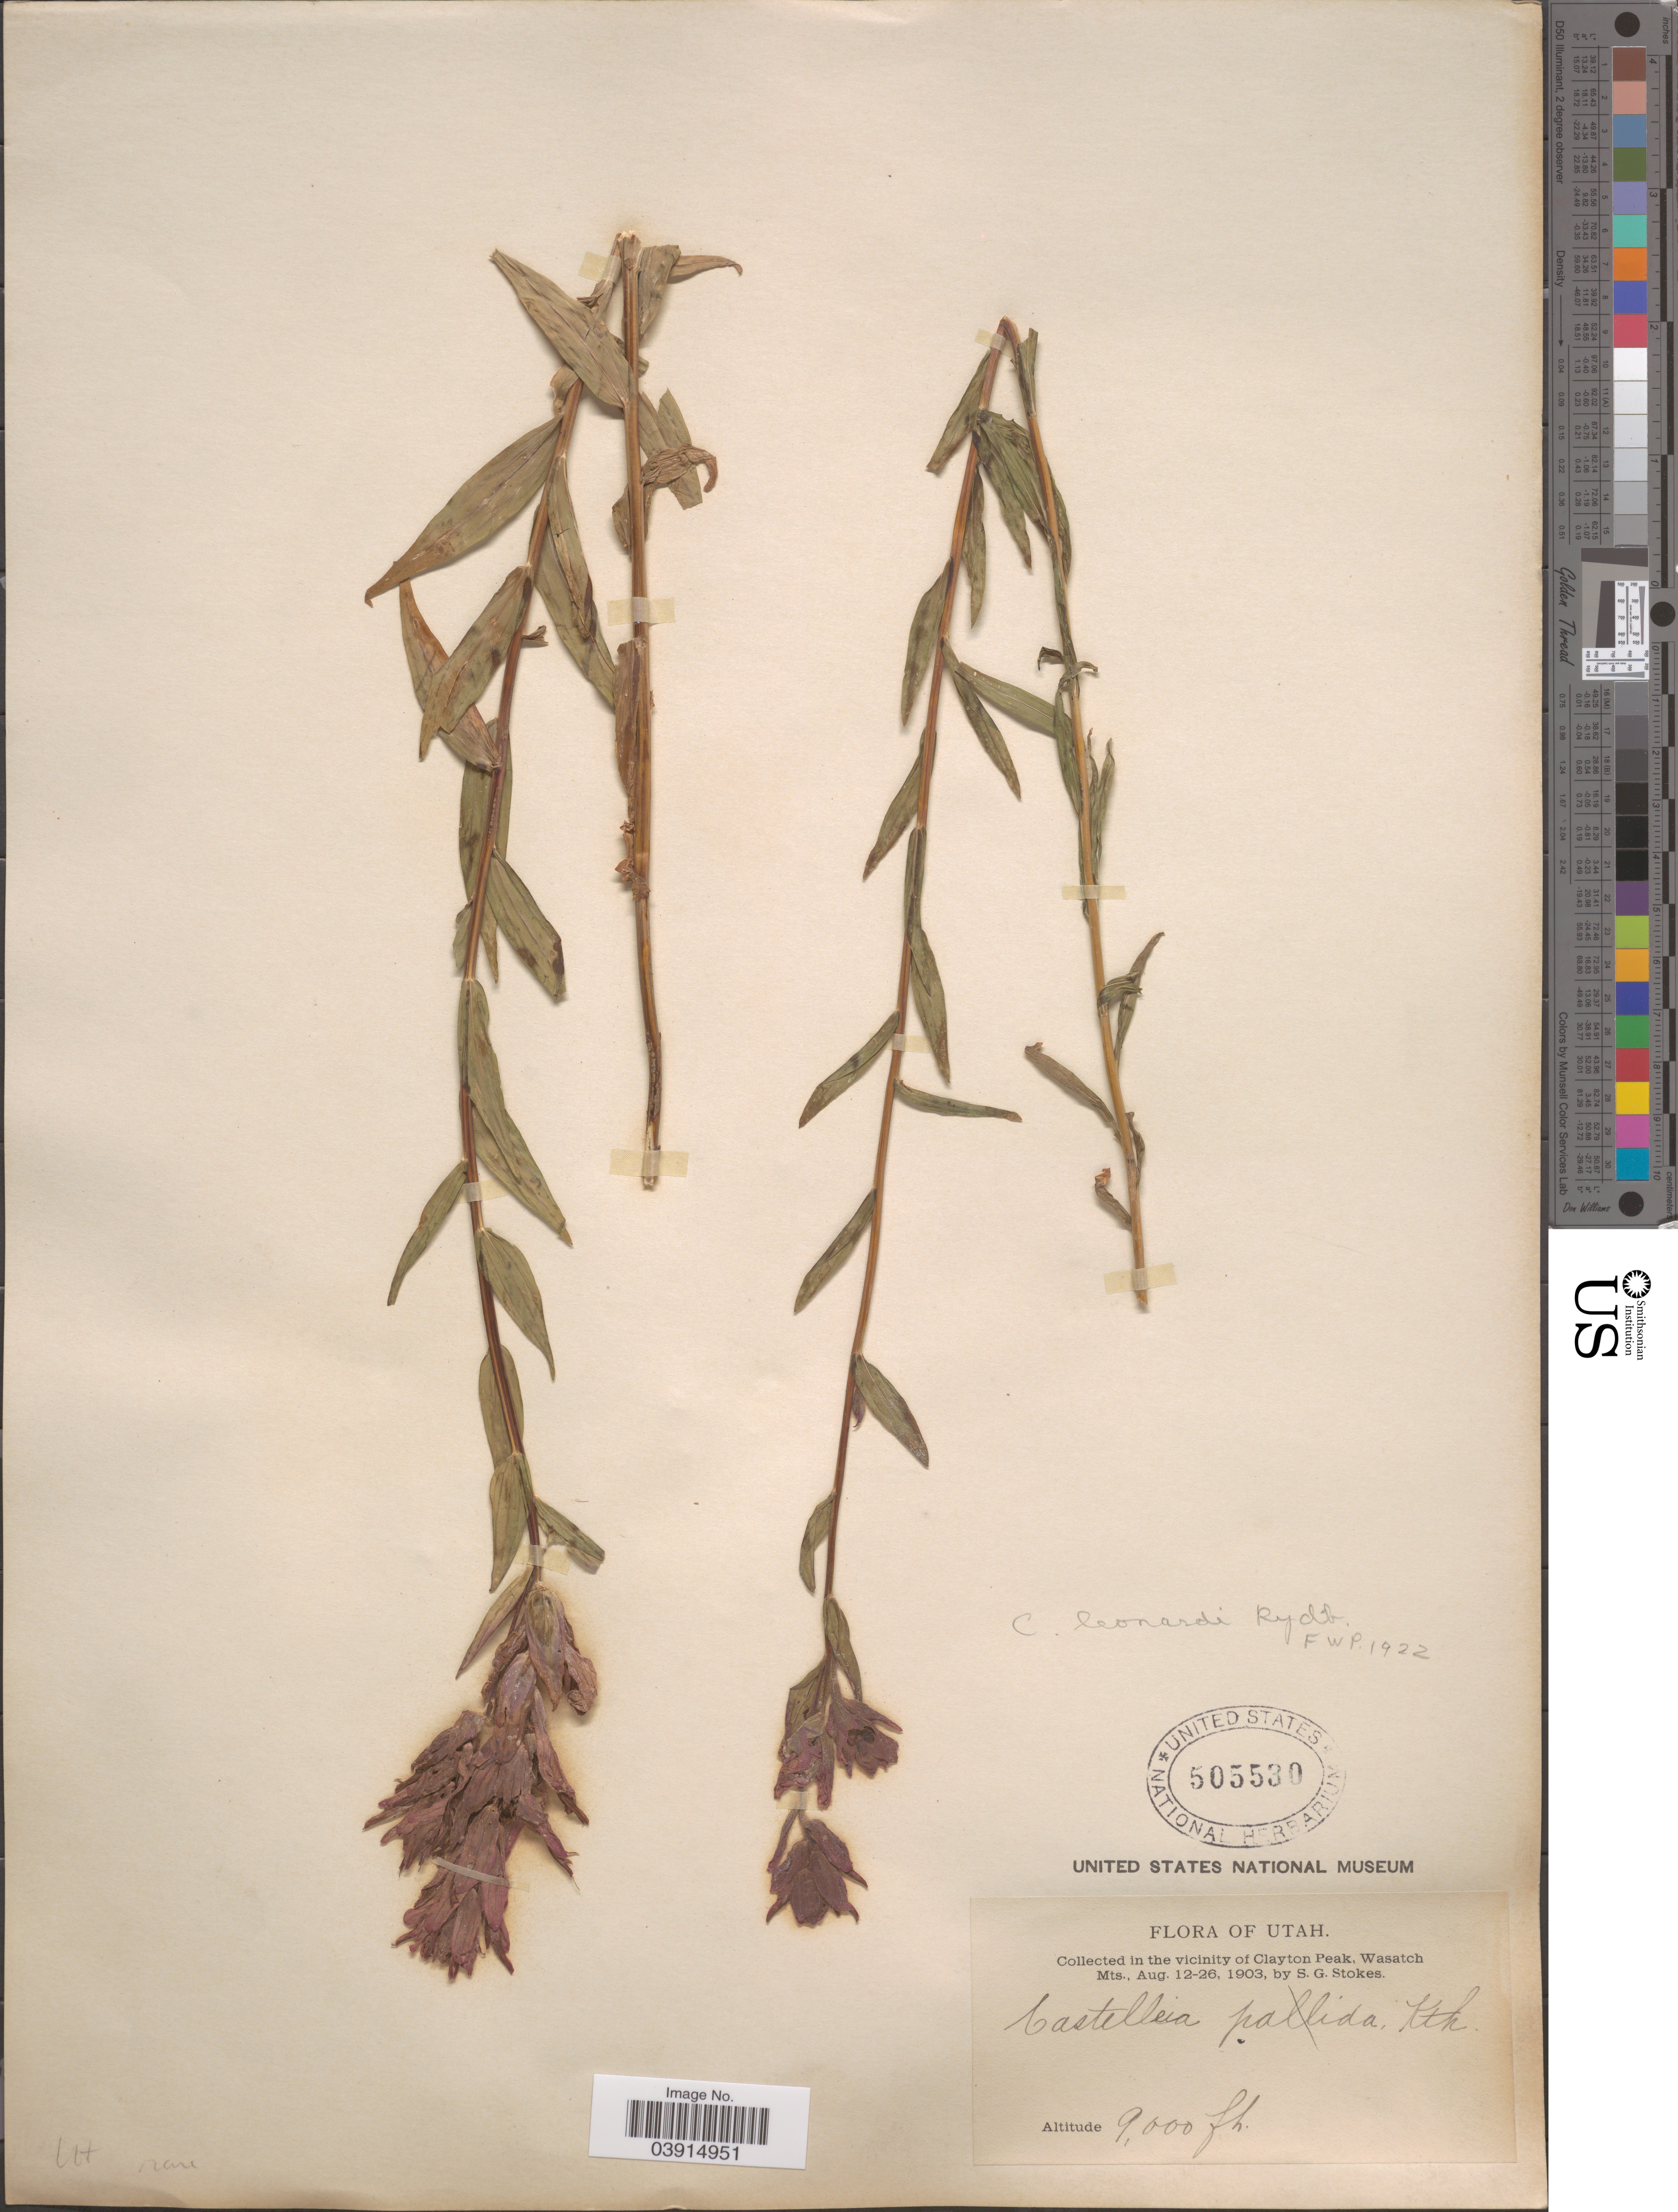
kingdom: Plantae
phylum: Tracheophyta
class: Magnoliopsida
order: Lamiales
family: Orobanchaceae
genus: Castilleja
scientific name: Castilleja sp.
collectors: S. G. Stokes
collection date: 1903-08-12/1903-08-26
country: United States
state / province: Utah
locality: In the vicinity of Clayton Peak, Wasatch Mts.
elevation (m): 2743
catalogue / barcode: US 505530